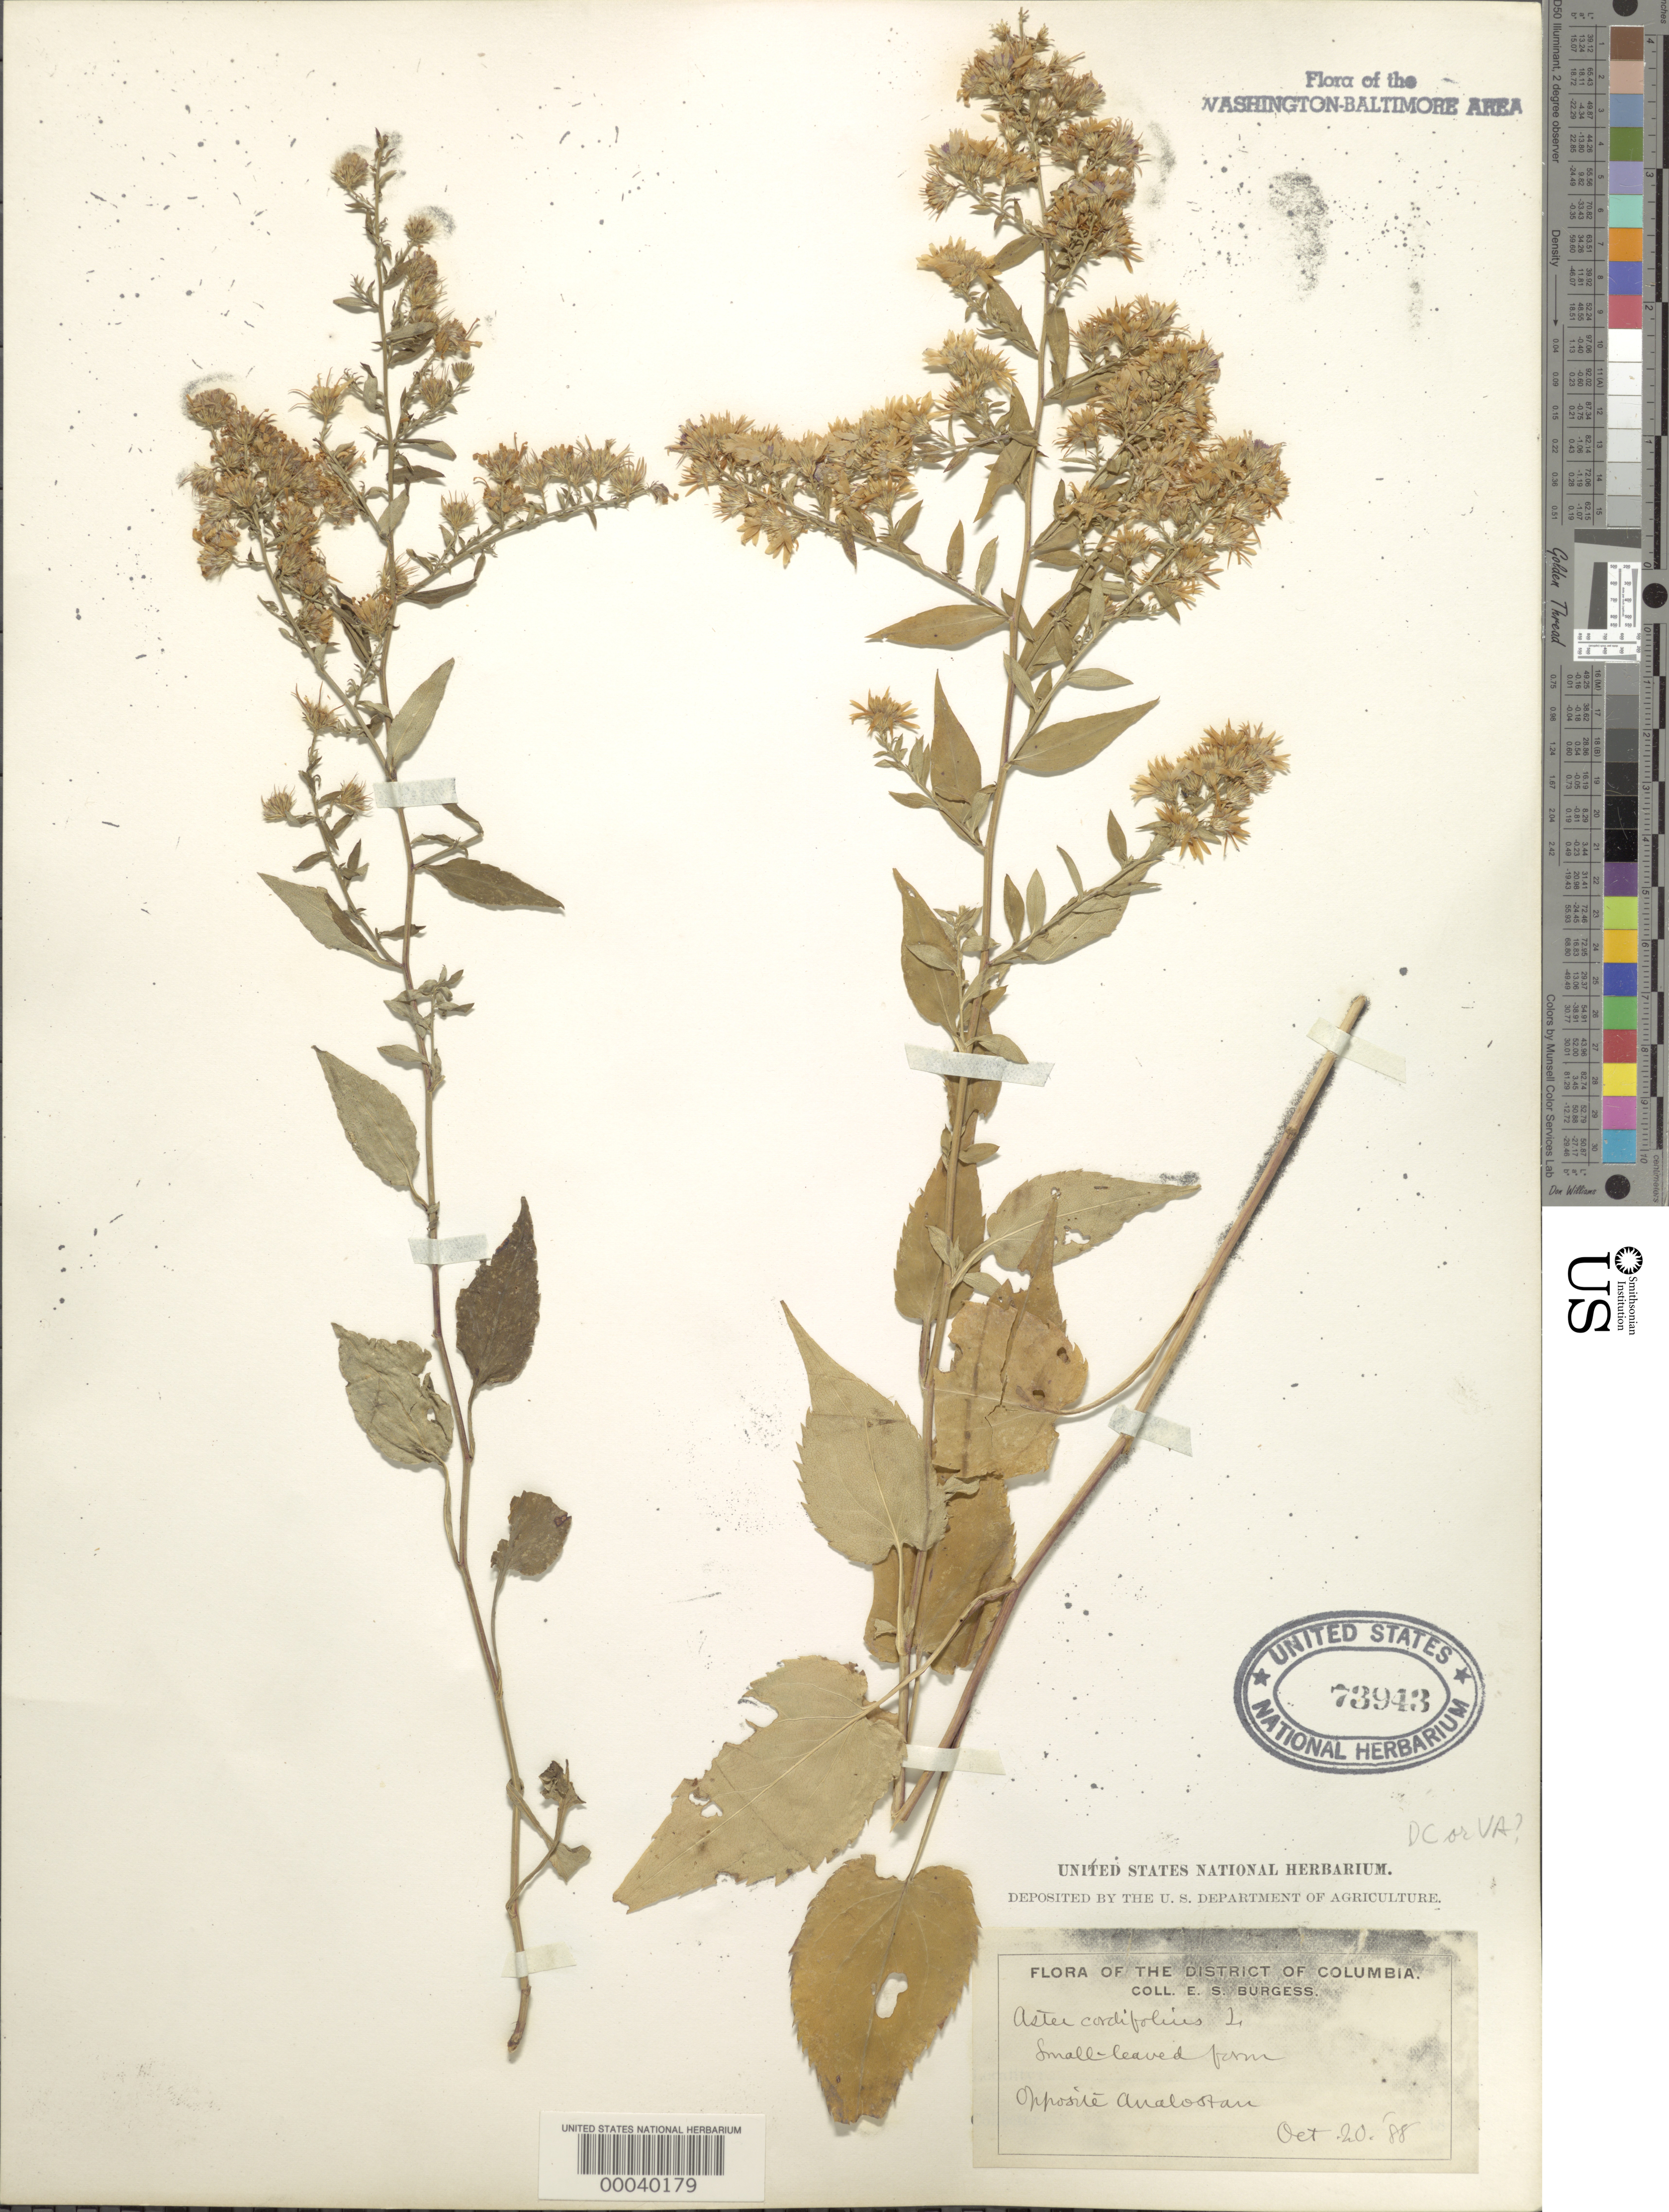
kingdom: Plantae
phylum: Tracheophyta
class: Magnoliopsida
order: Asterales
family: Asteraceae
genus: Symphyotrichum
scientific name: Symphyotrichum cordifolium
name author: (L.) G.L. Nesom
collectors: E. Burgess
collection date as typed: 20 Oct 1888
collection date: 1888-10-20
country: United States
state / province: District of Columbia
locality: opposite Roosevelt Island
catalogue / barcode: US 73943